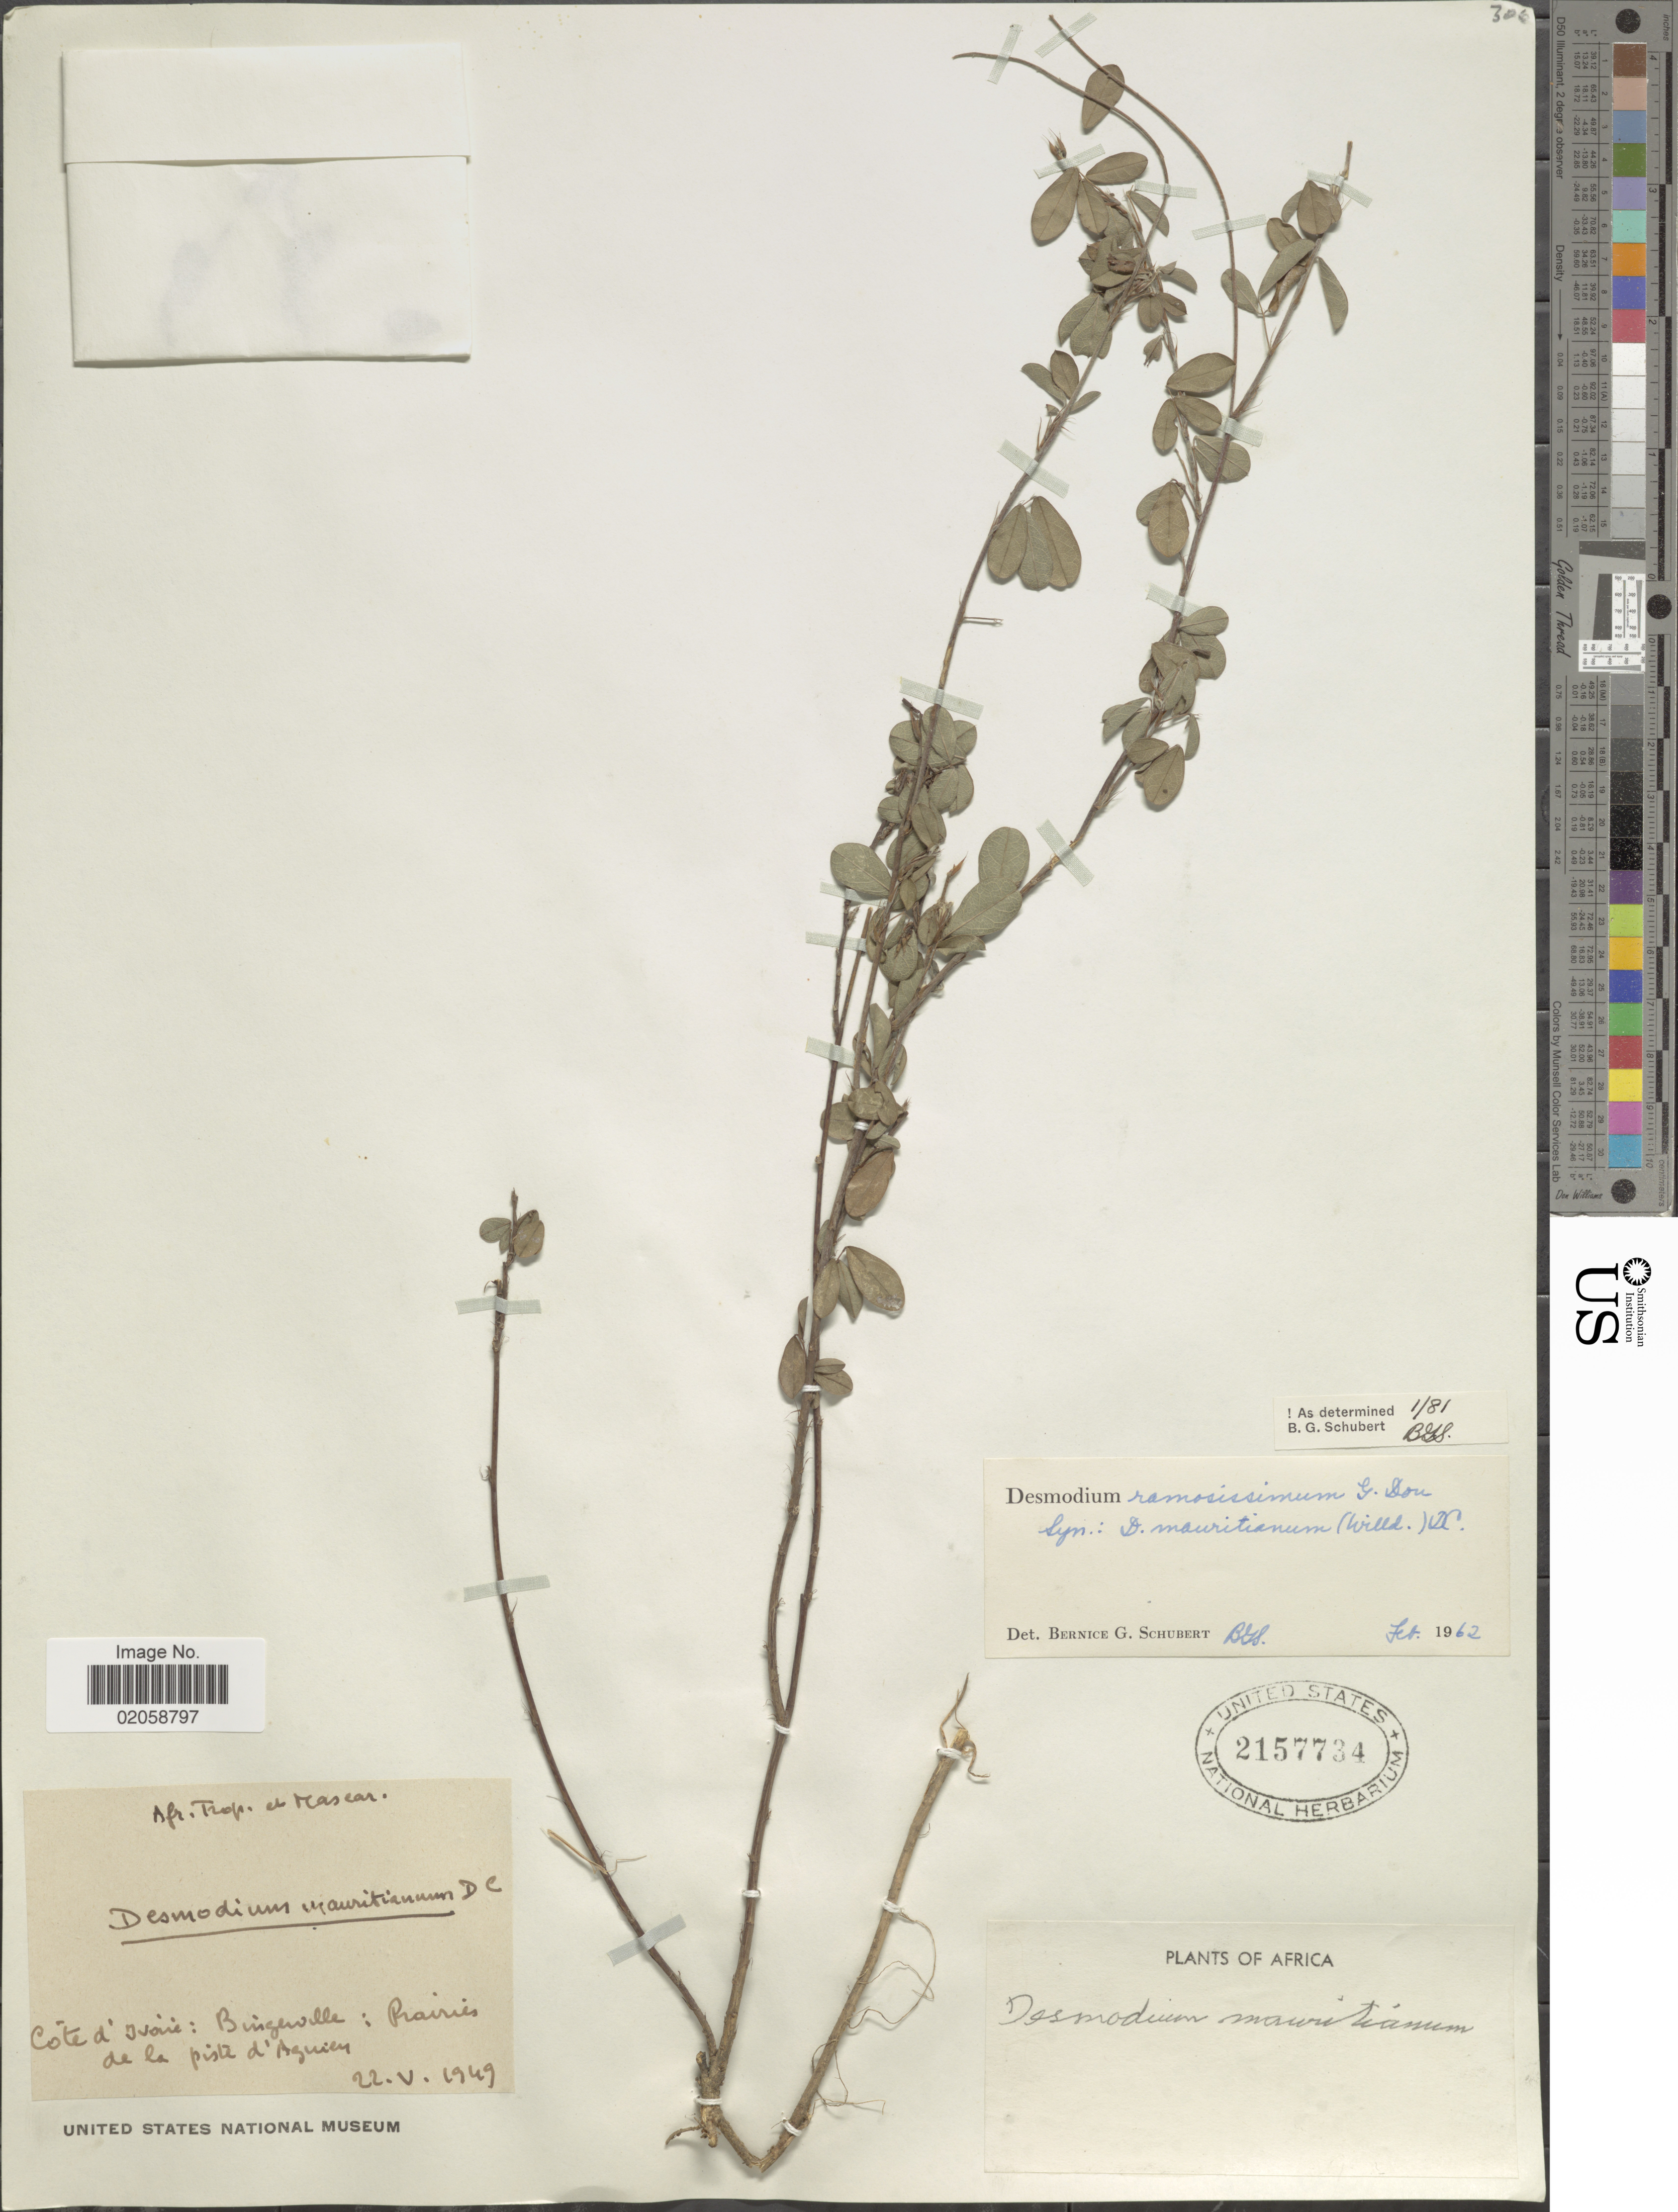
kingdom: Plantae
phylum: Tracheophyta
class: Magnoliopsida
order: Fabales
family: Fabaceae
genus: Grona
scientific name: Grona ramosissima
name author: (G. Don) H. Ohashi & K. Ohashi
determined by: Strong, Mark T., (BOT), Smithsonian Institution - National Museum of Natural History (UNITED STATES)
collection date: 1949-05-22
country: Ivory Coast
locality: Côte d'Ivoire: Bingewille: Prairies de la piste d'Aguien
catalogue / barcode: US 2157734